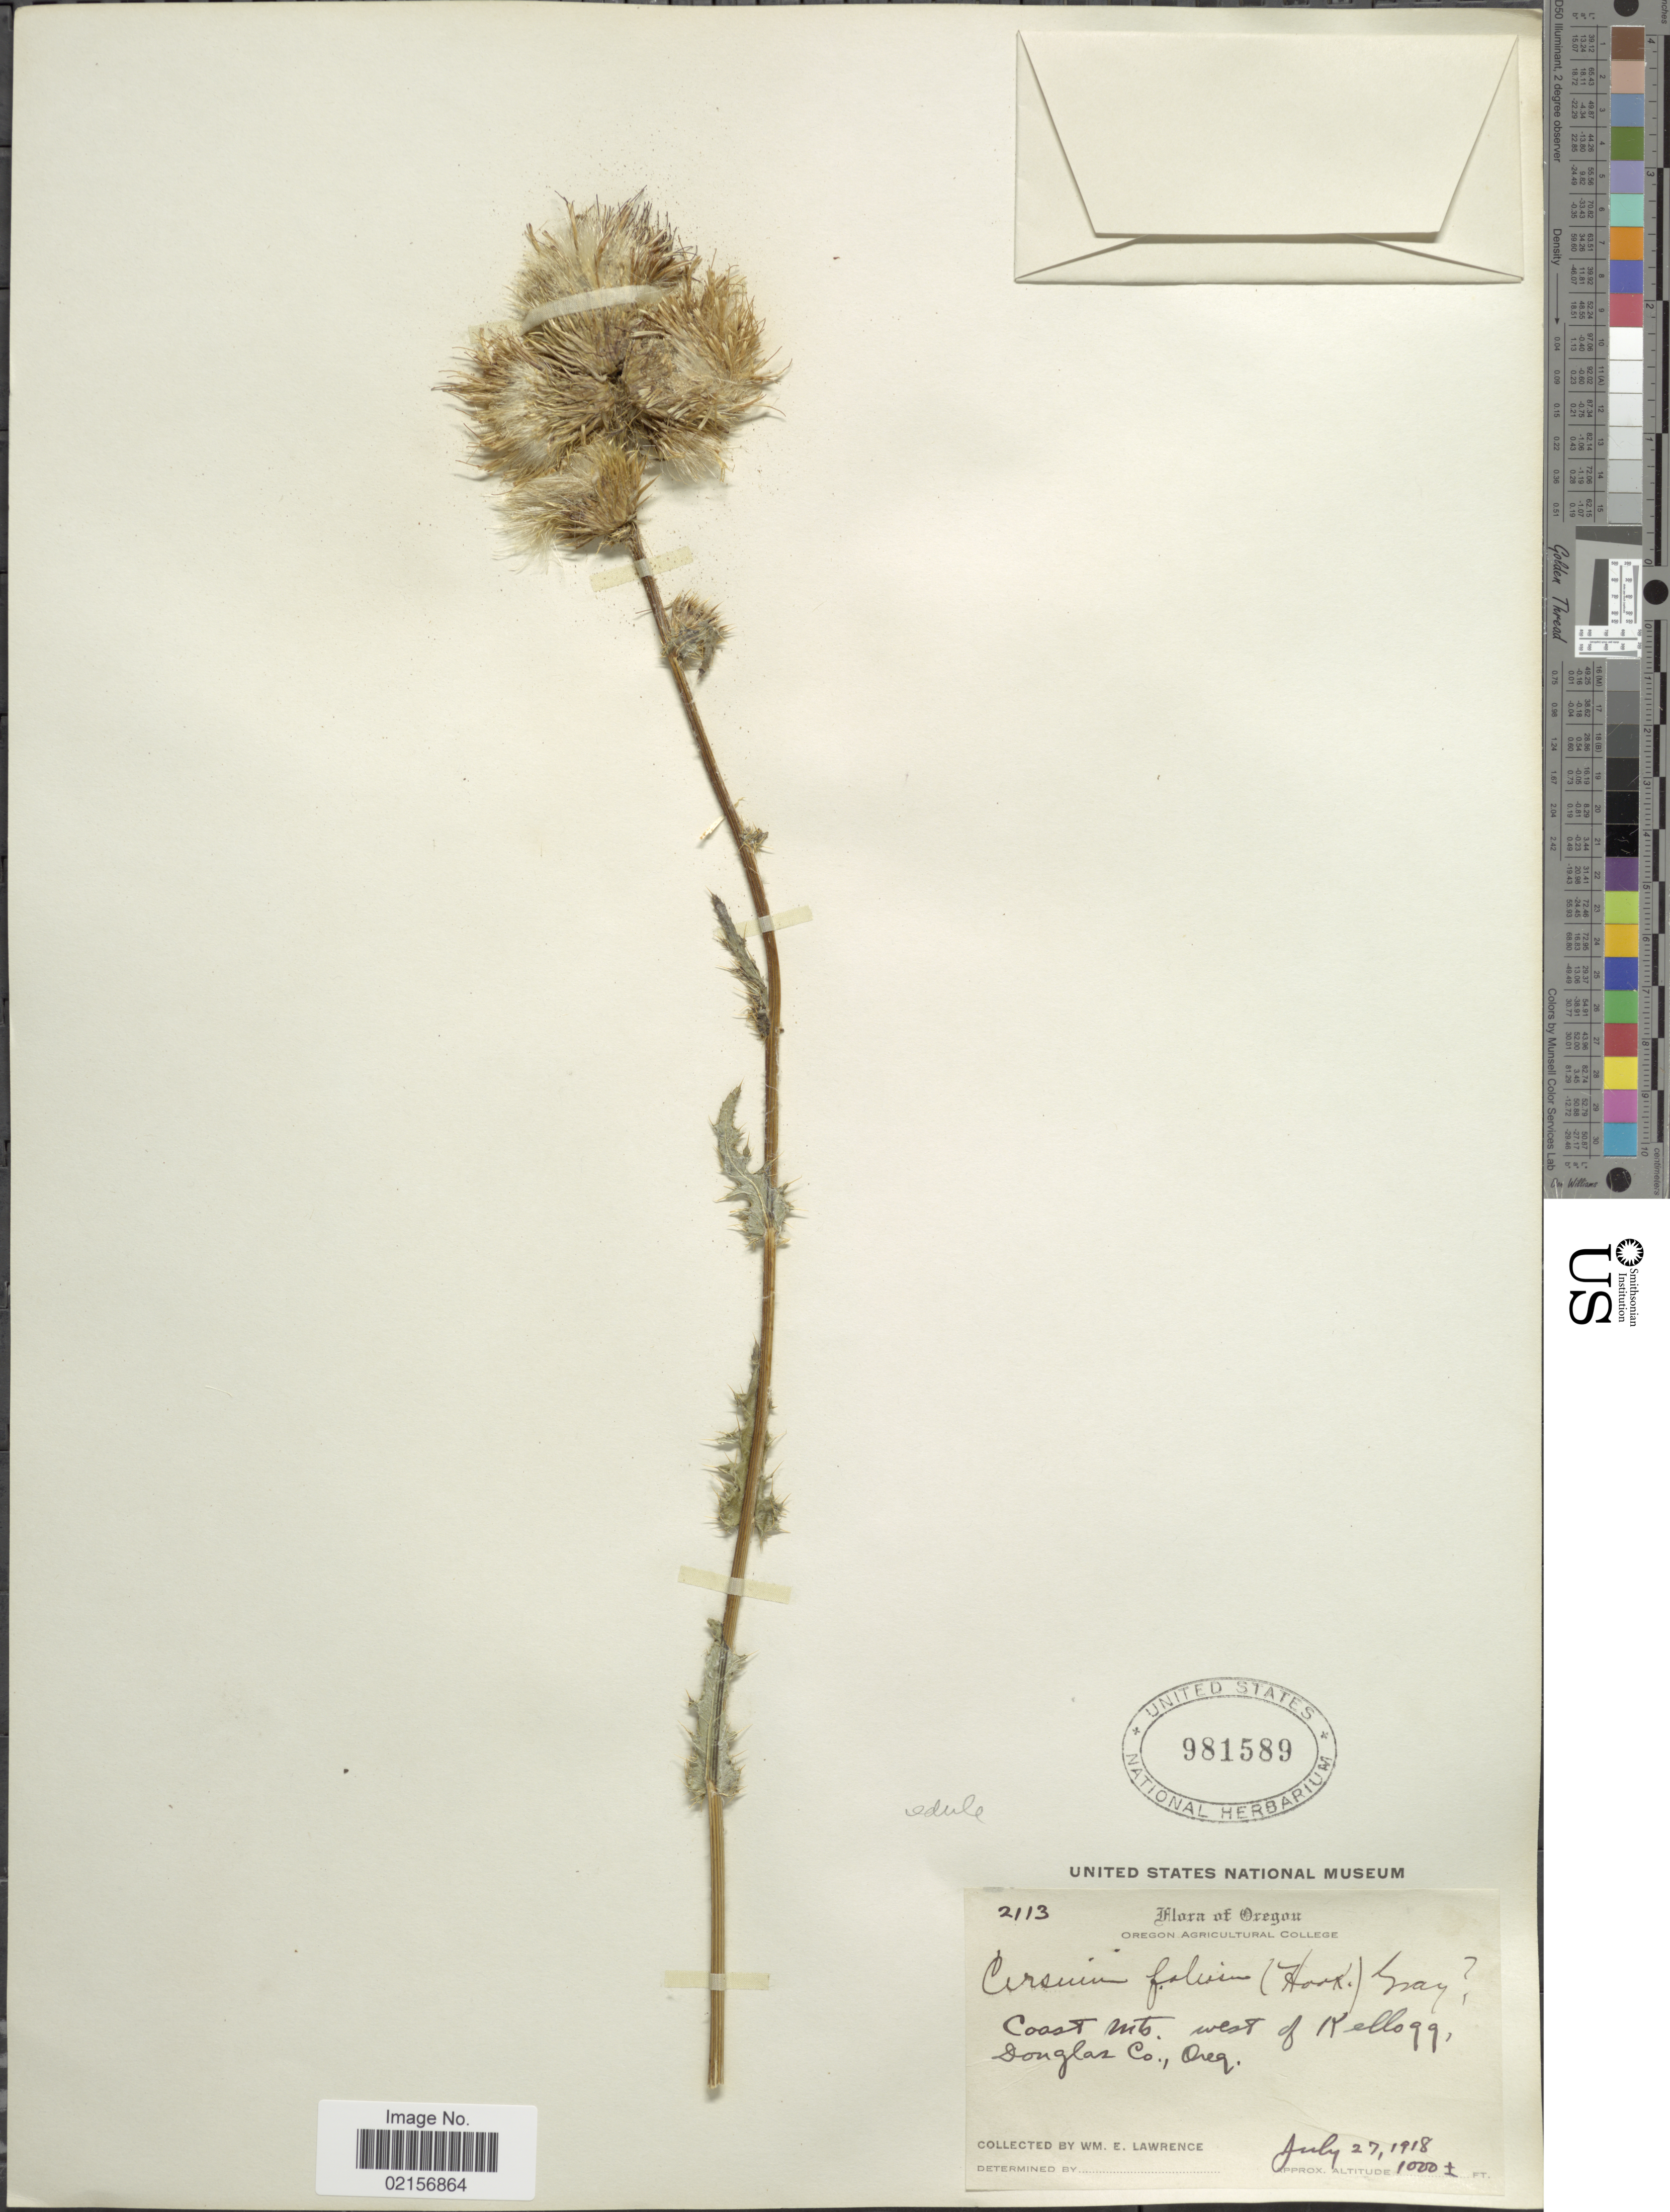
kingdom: Plantae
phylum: Tracheophyta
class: Magnoliopsida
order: Asterales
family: Asteraceae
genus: Cirsium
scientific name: Cirsium edule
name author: Nutt.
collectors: W. Lawrence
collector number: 2113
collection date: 1918-07-27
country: United States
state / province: Oregon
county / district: Douglas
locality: Coast Mts. west of Kellogg, Douglas Co.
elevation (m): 305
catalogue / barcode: US 981589